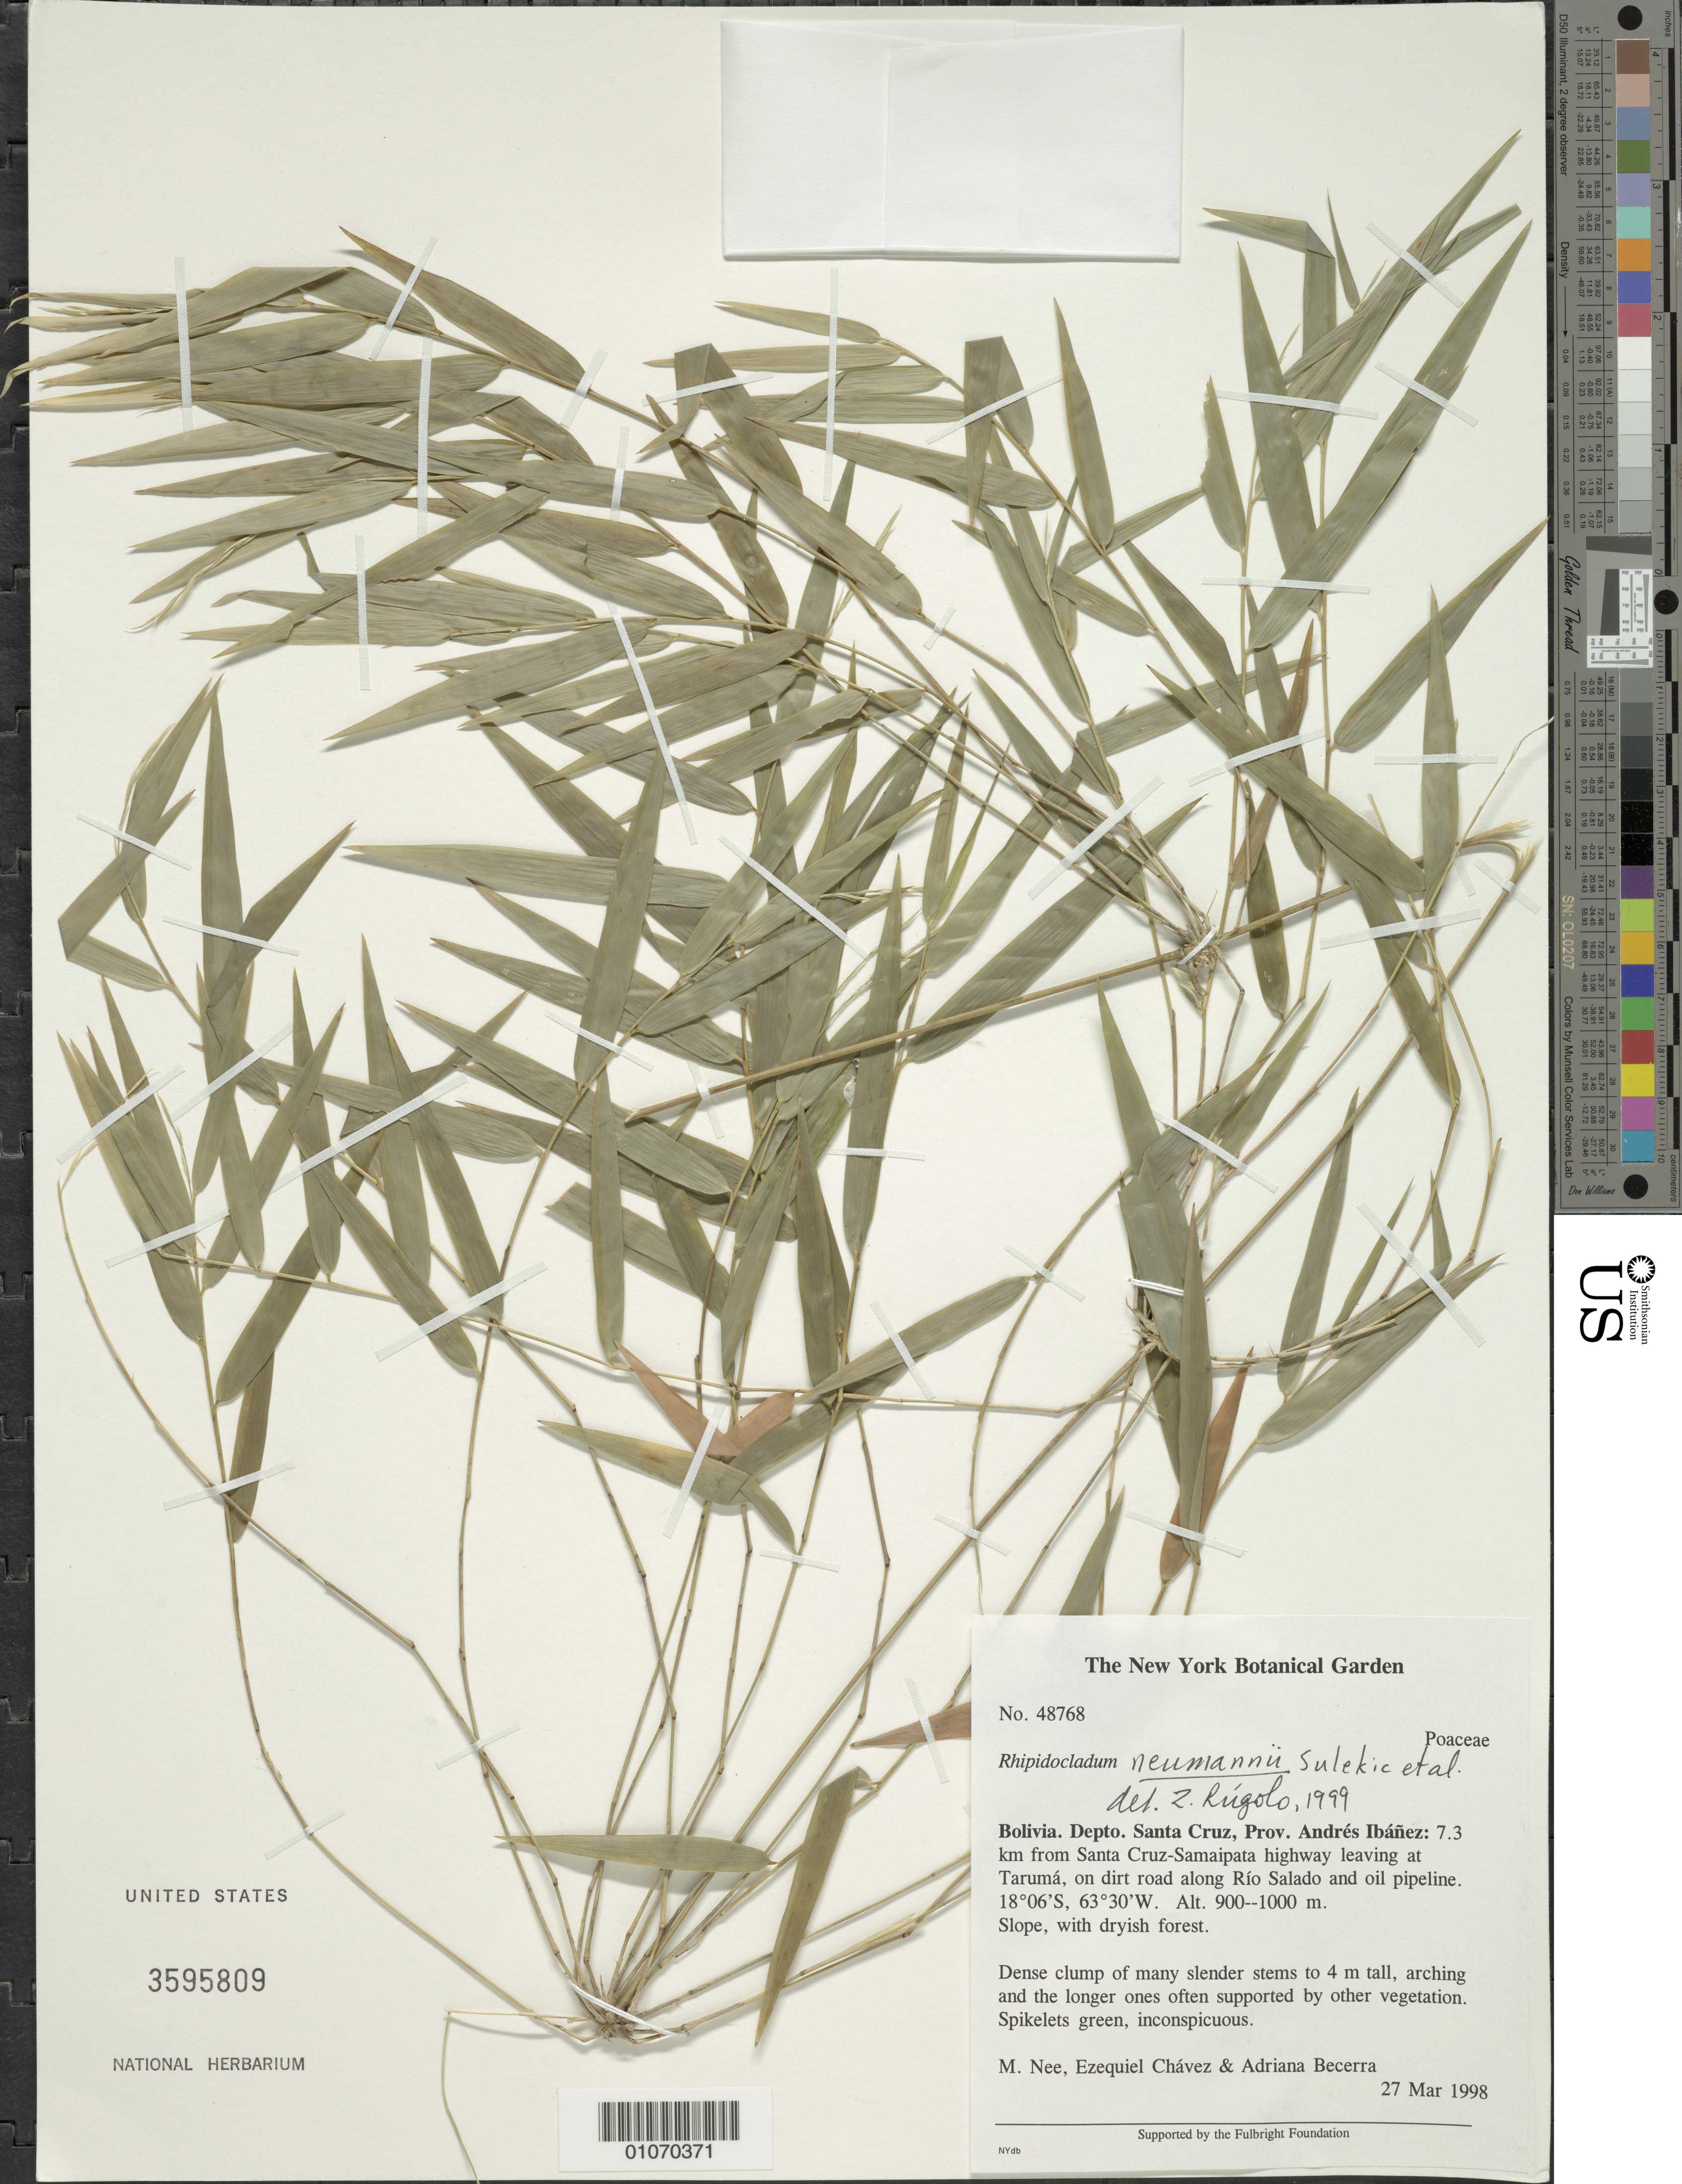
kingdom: Plantae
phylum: Tracheophyta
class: Liliopsida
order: Poales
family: Poaceae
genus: Rhipidocladum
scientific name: Rhipidocladum neumannii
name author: Sulekic et al.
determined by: Rúgolo de Agrasar, Z. E.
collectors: M. Nee & E. Chávez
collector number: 48768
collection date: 1998-03-27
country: Bolivia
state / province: Santa Cruz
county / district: Andrés Ibáñez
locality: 7.3 km from Santa Cruz-Samaipata highway leaving at Taruma, on dirt road along Rio Salado and oil pipeline.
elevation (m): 900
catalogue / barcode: US 3595809